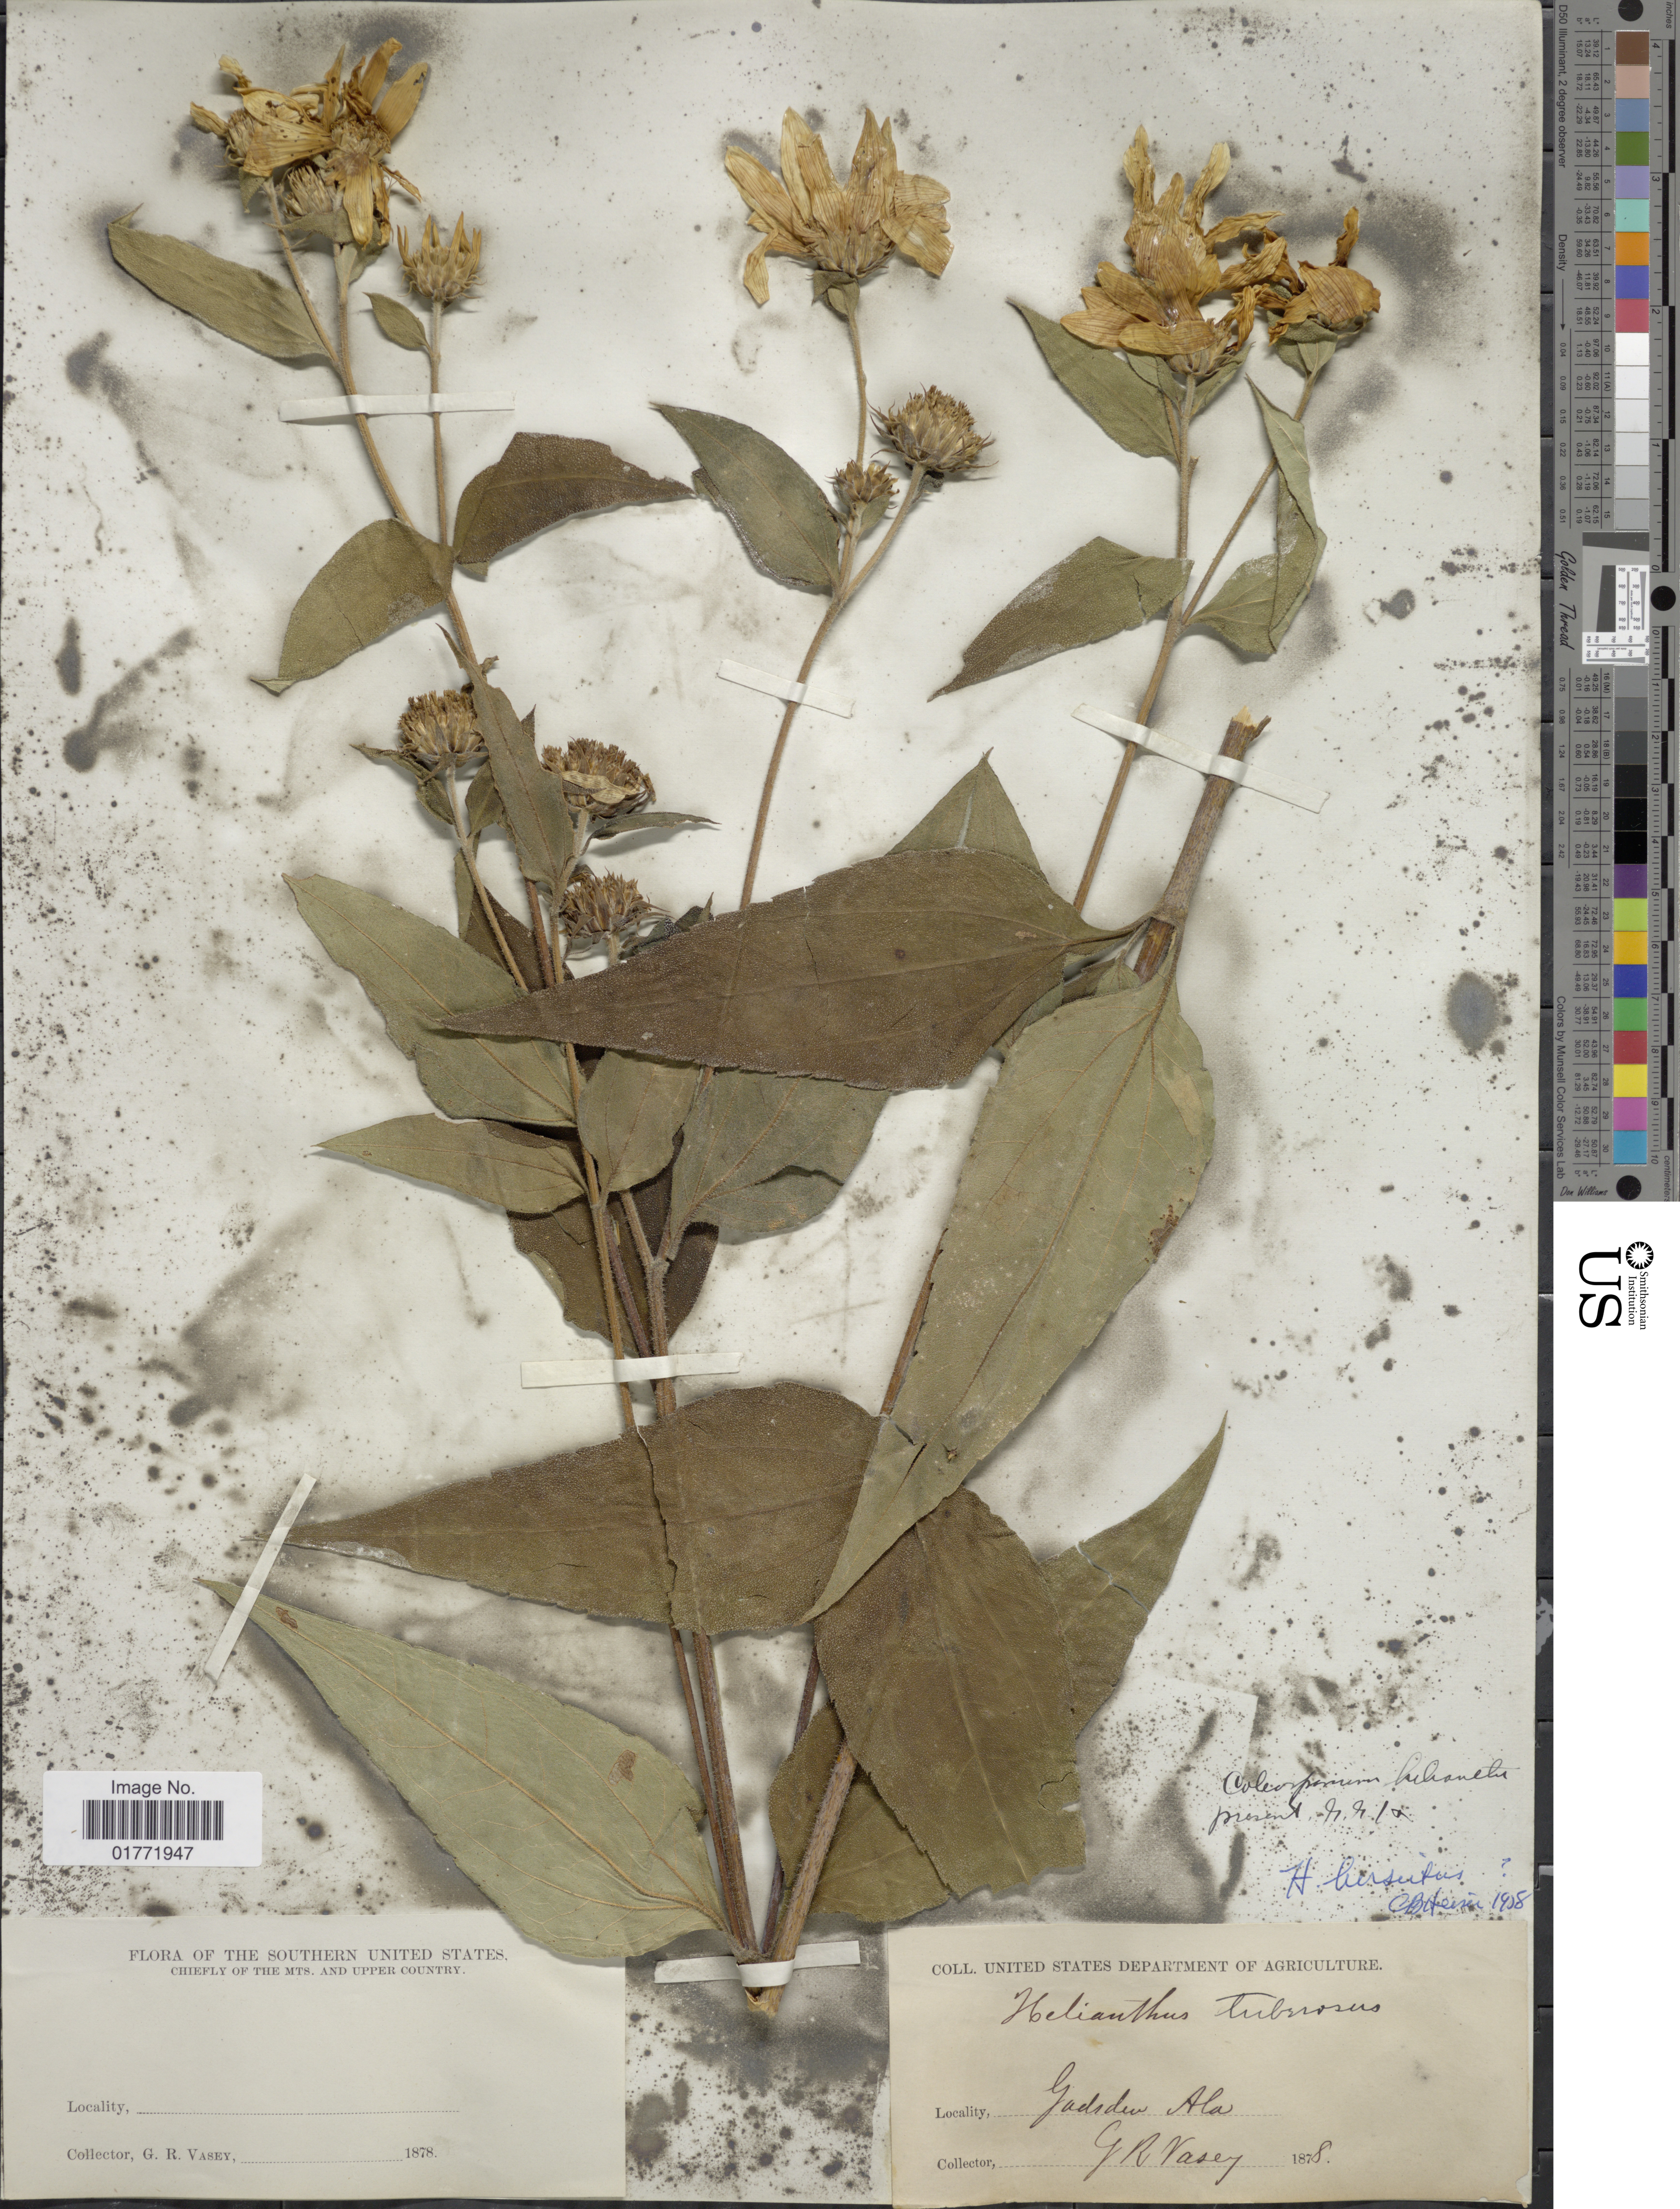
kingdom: Plantae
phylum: Tracheophyta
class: Magnoliopsida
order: Asterales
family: Asteraceae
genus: Helianthus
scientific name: Helianthus tuberosus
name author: L.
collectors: G. R. Vasey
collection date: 1878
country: United States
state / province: Alabama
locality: Gadsden Ala.